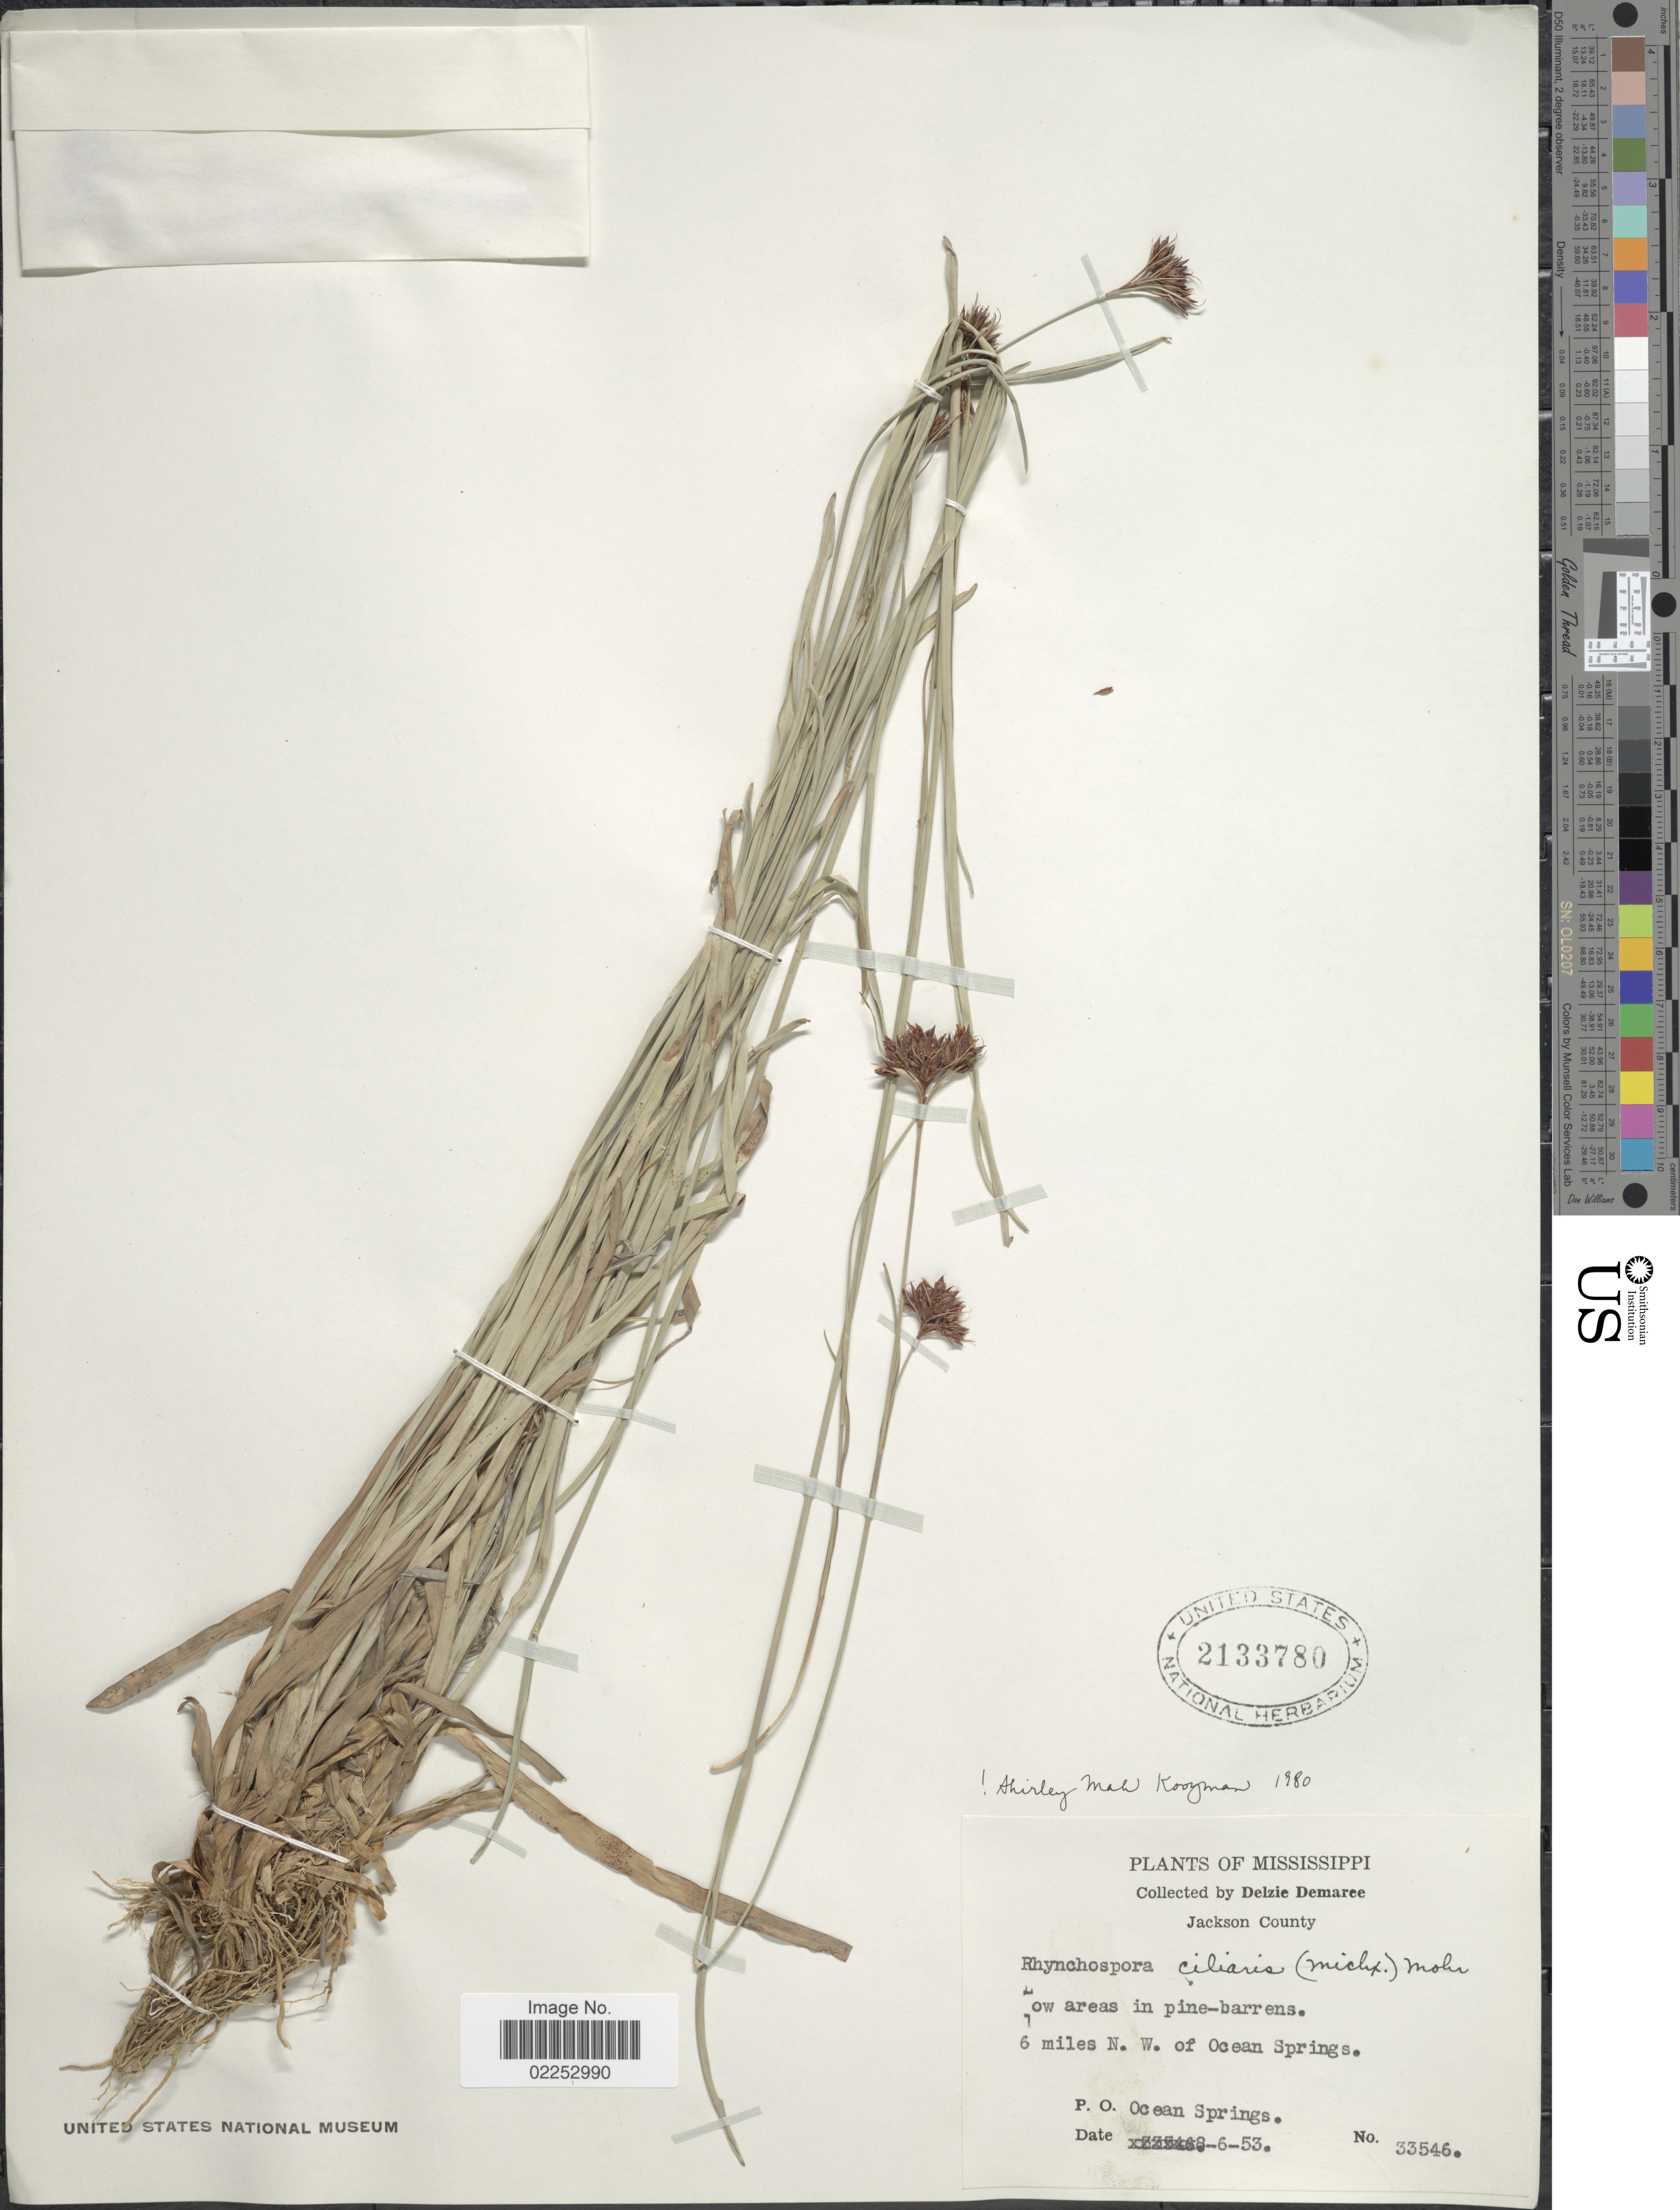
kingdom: Plantae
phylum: Tracheophyta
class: Liliopsida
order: Poales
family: Cyperaceae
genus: Rhynchospora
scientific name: Rhynchospora ciliaris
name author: (Michx.) C. Mohr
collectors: D. Demaree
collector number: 33546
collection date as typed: Transcribed d/m/y: 6/8/53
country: United States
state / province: Mississippi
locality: Jackson County. 6 miles N. W. of Ocean Springs. P. O. Ocean Springs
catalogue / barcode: US 2133780